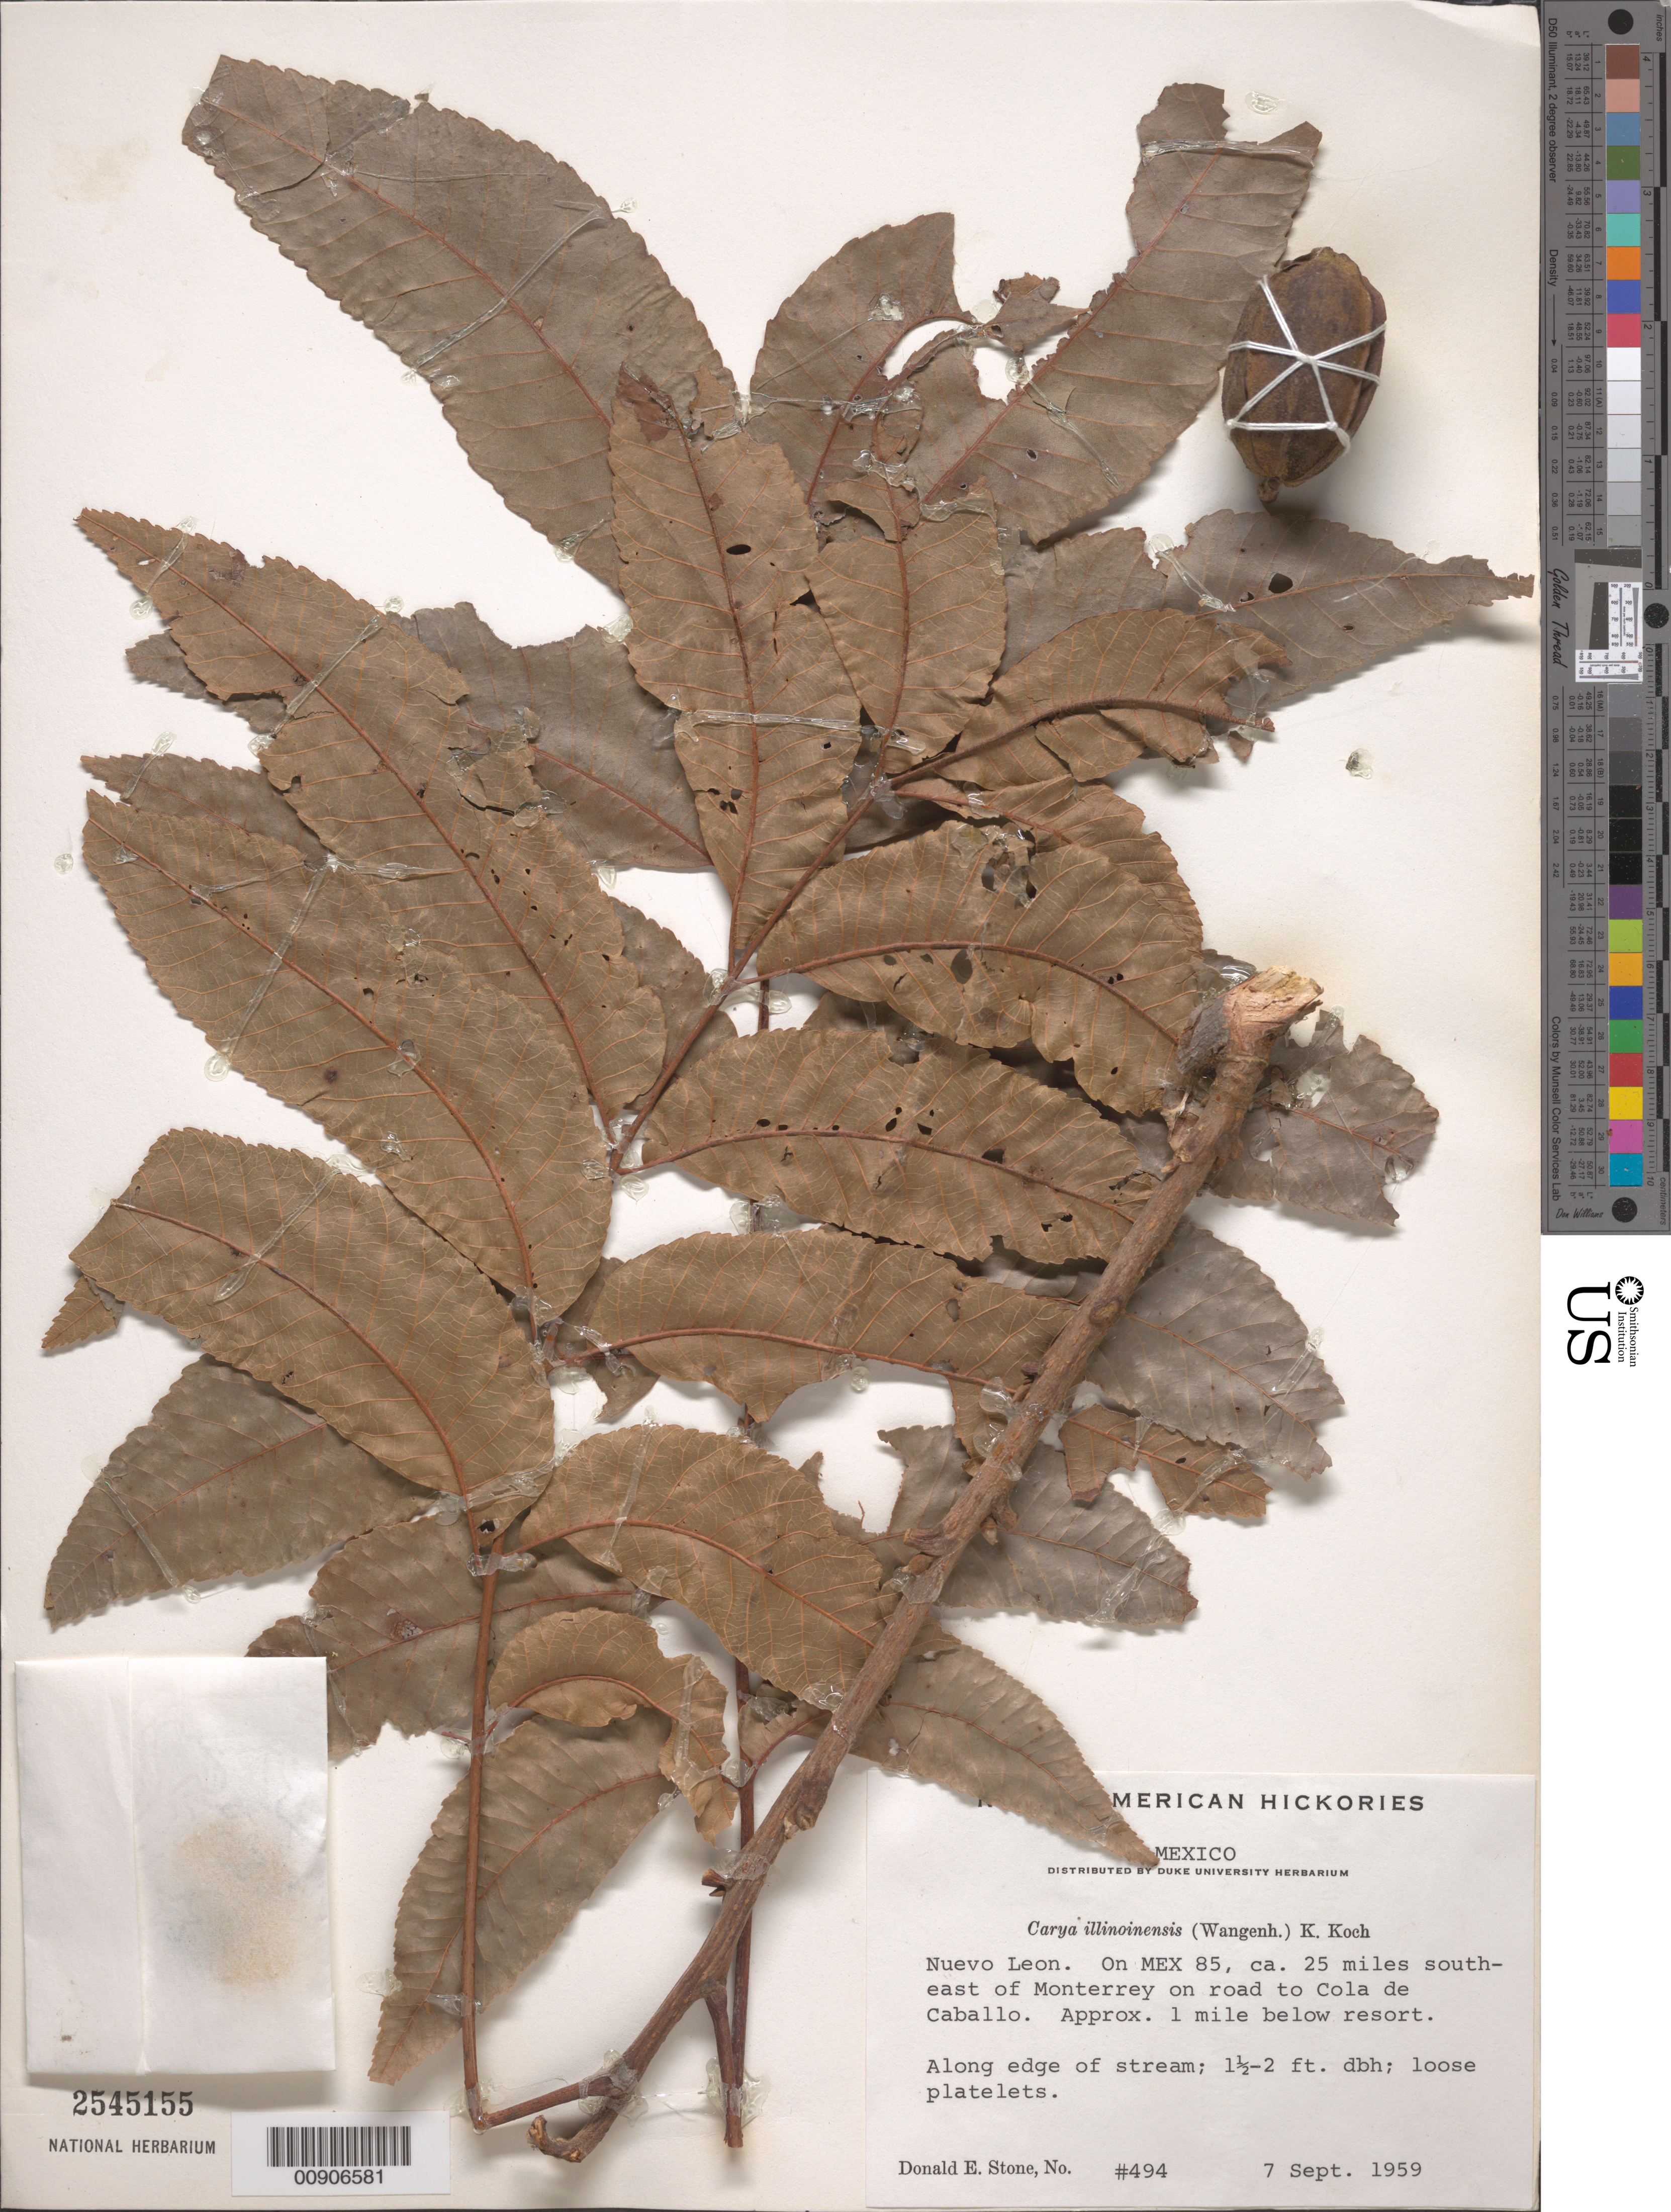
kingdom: Plantae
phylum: Tracheophyta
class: Magnoliopsida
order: Fagales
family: Juglandaceae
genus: Carya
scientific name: Carya illinoinensis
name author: (Wangenh.) K. Koch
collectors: D. E. Stone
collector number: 494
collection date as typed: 07 Sep 1959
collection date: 1959-09-07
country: Mexico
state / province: Nuevo León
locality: Nuevo León: On MEX 85, ca. 25 miles southeast of Monterrey, on road to Cola de Caballo. Approx 1 mile below resort.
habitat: Along edge of stream.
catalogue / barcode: US 2545155